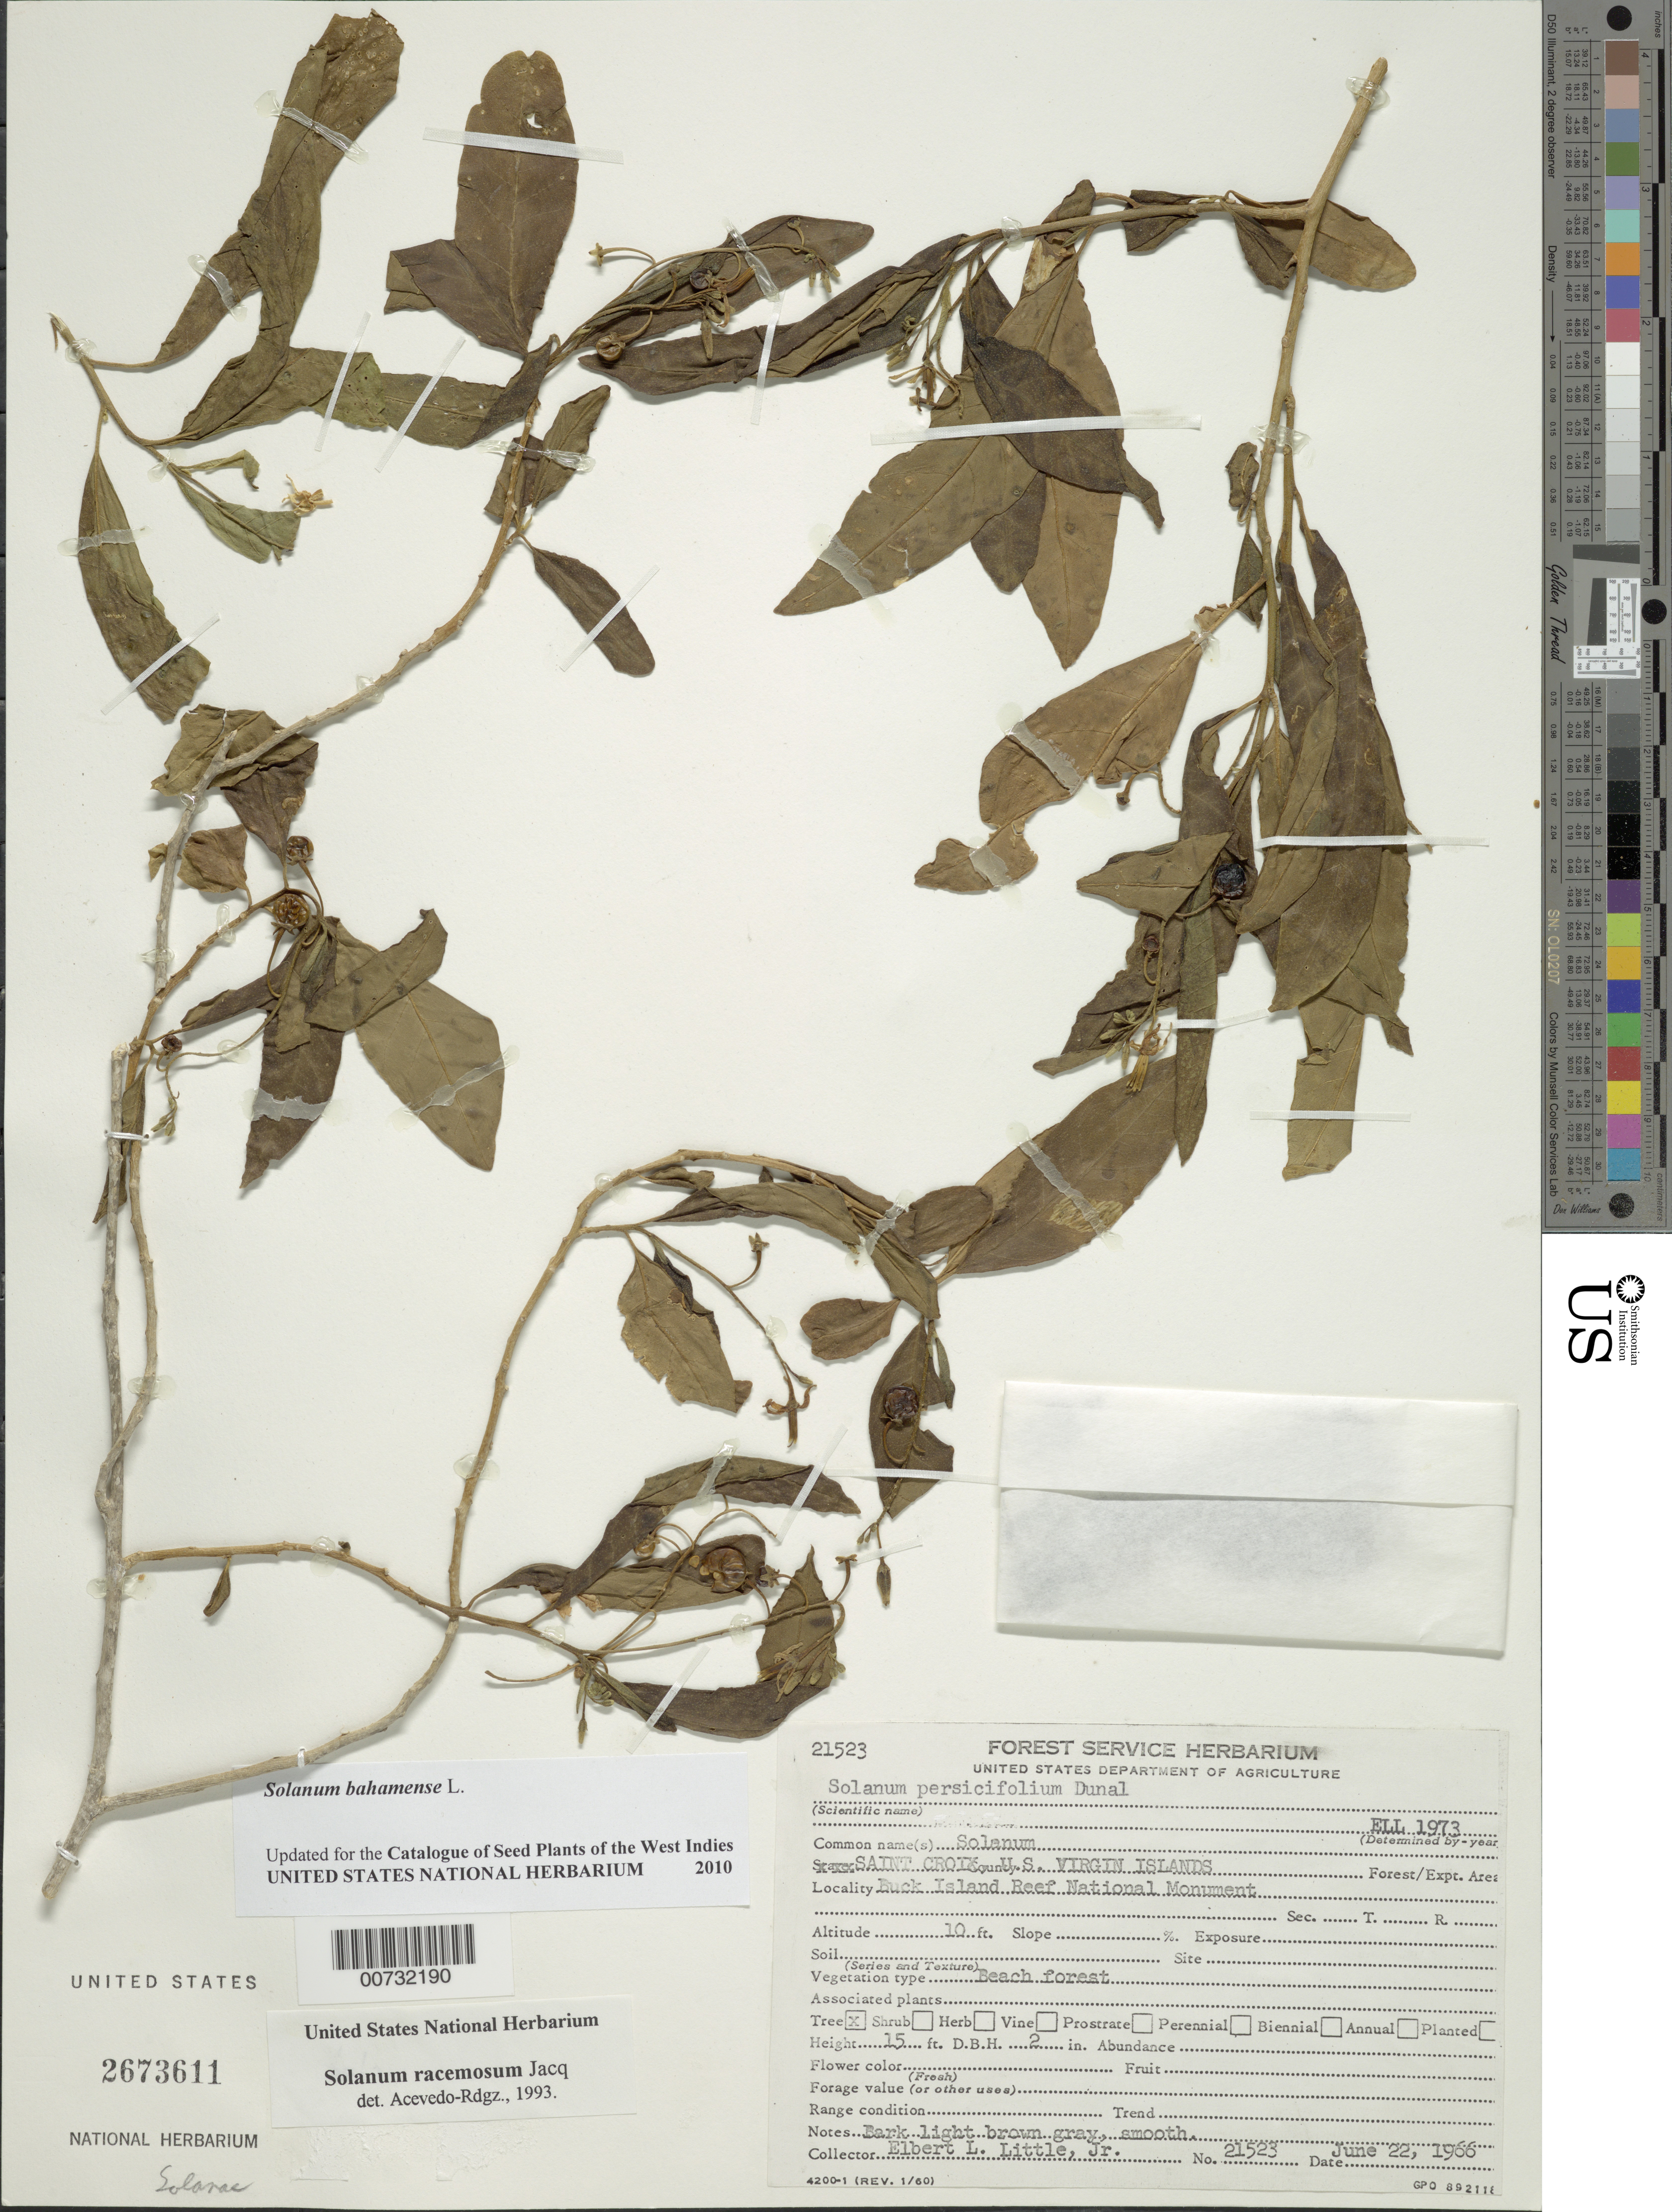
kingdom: Plantae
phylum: Tracheophyta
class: Magnoliopsida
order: Solanales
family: Solanaceae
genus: Solanum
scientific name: Solanum bahamense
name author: L.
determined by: Acevedo-Rodríguez, P., (BOT), Smithsonian Institution - National Museum of Natural History (UNITED STATES)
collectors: E. L. Little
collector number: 21523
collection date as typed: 22 Jun 1966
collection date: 1966-06-22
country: U.S. Virgin Islands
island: St. Croix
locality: Buck Is. Reef Natl. Monument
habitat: Beach forest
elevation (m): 3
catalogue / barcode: US 2673611